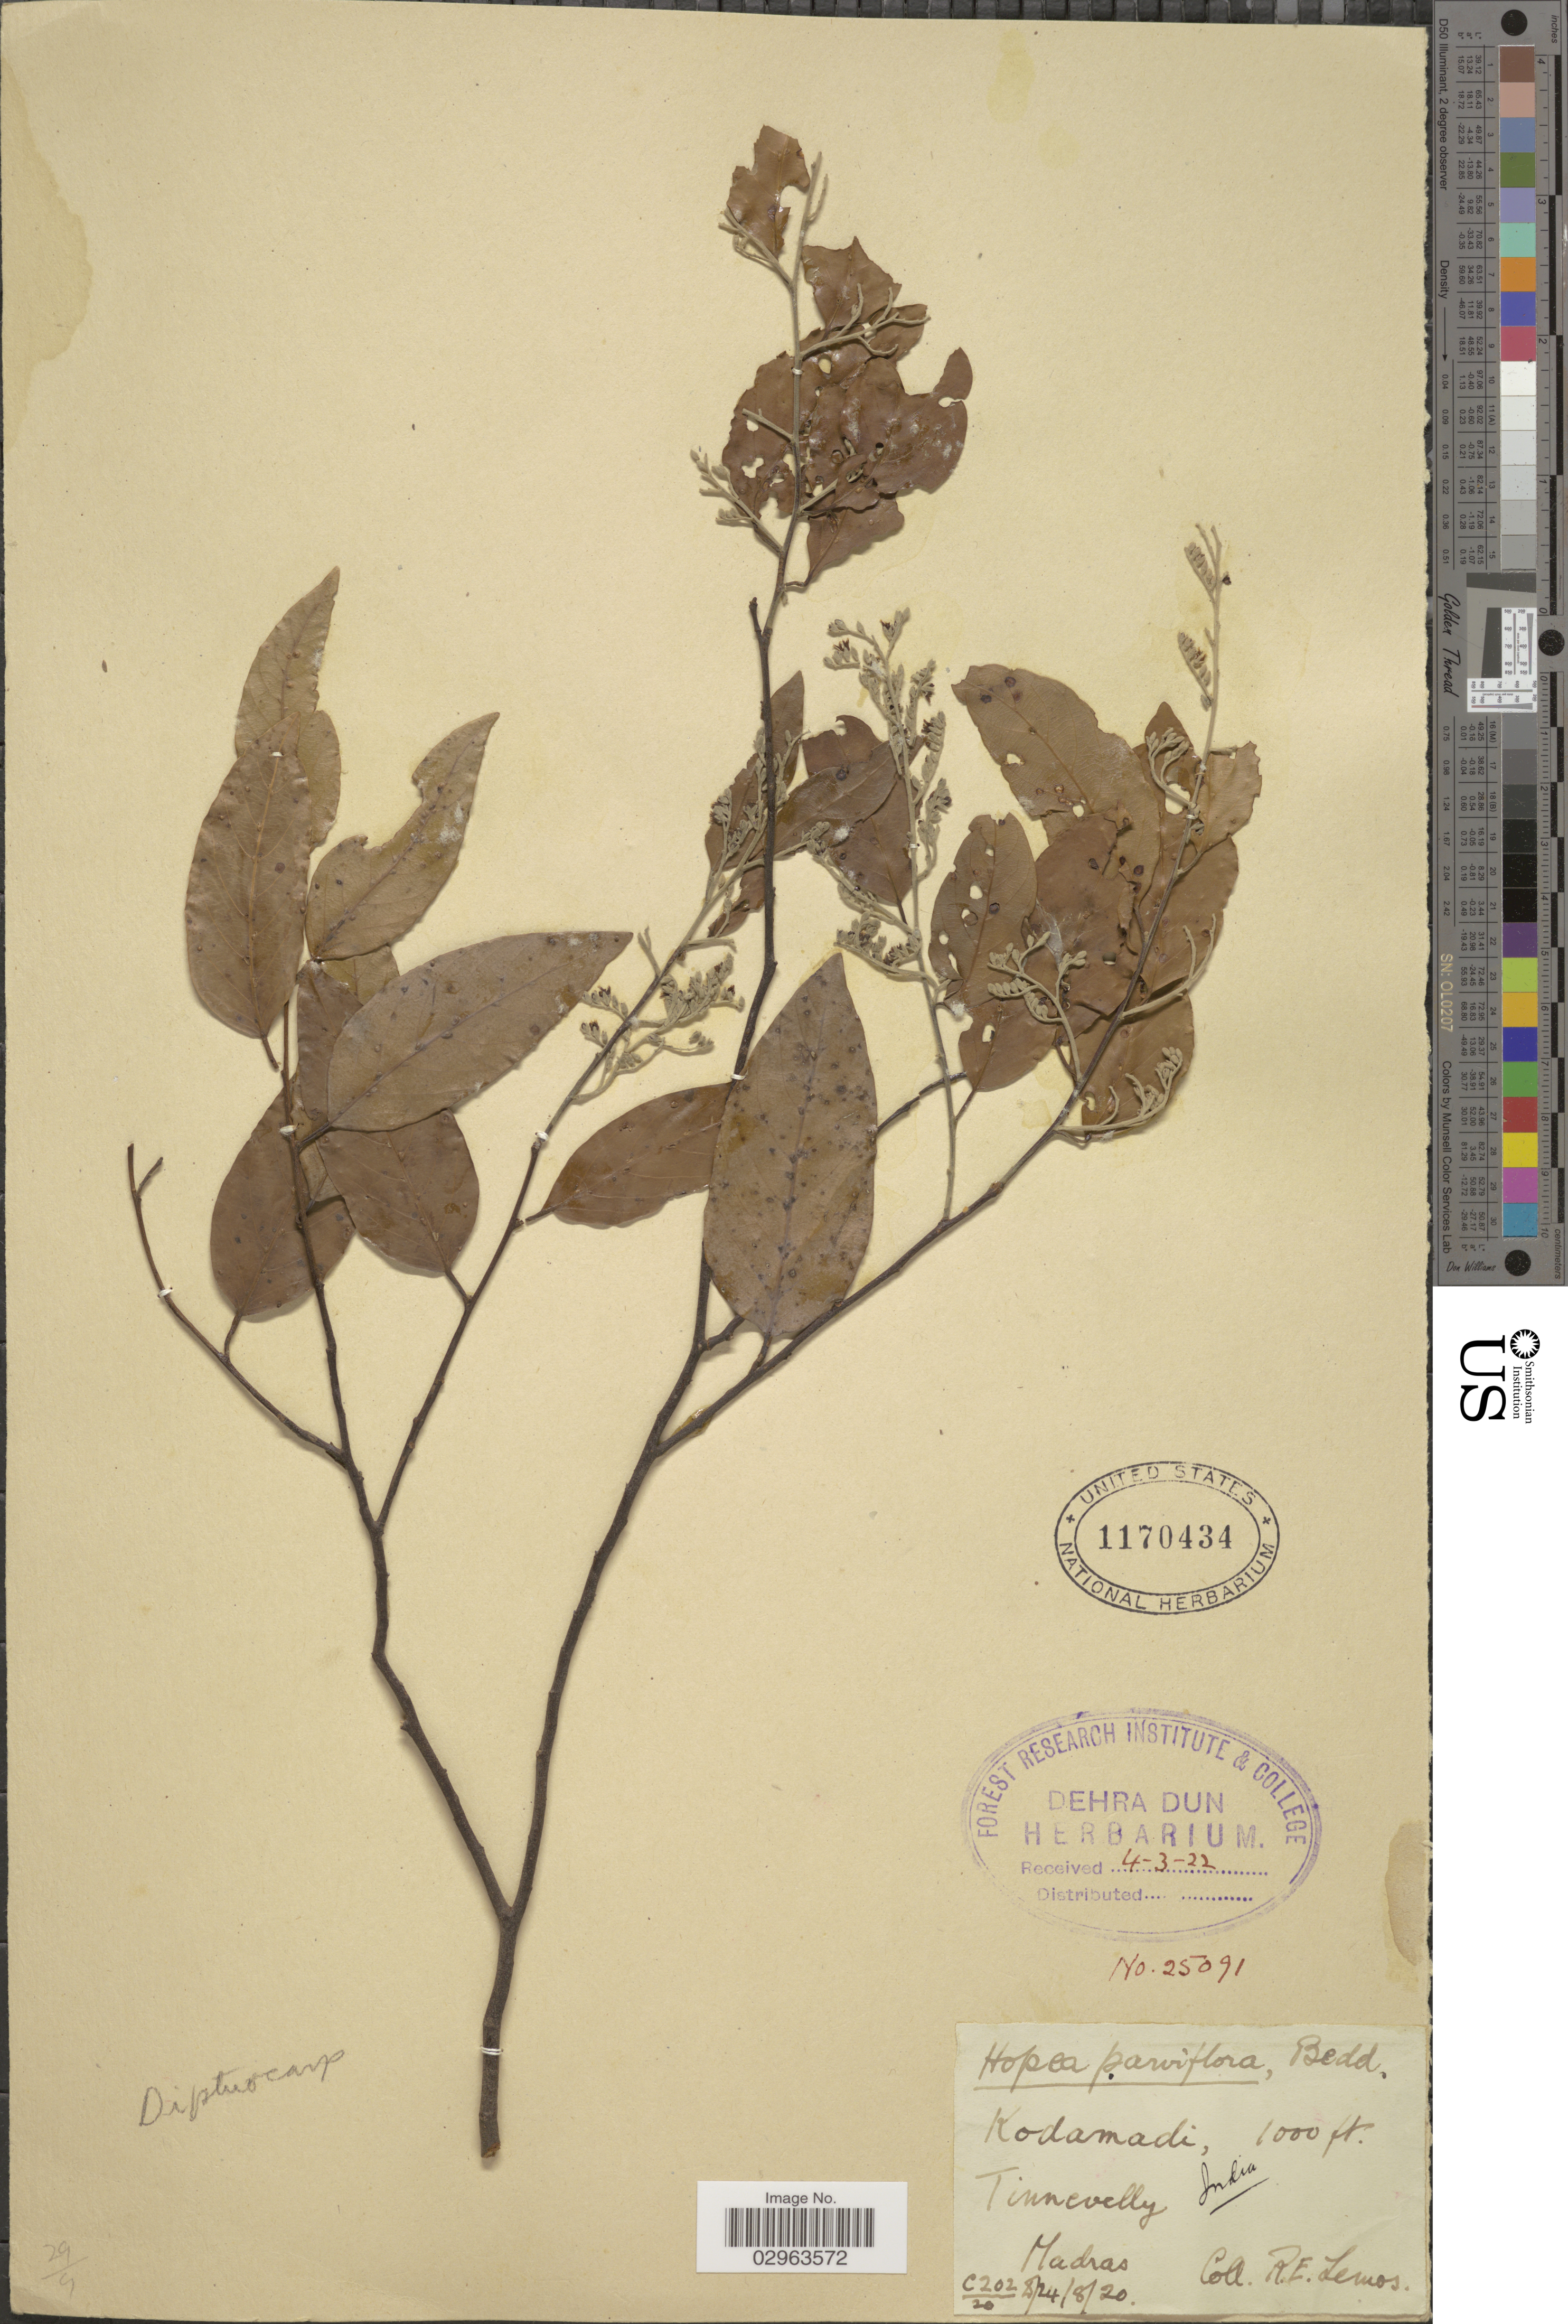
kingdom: Plantae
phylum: Tracheophyta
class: Magnoliopsida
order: Malvales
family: Dipterocarpaceae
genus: Hopea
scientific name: Hopea parviflora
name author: Bedd.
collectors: R. Lemos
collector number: C202/20?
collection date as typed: Transcribed d/m/y: 24/8/20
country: India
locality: Kodamadi, Tinnevelly. Madras.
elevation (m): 305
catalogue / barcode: US 1170434